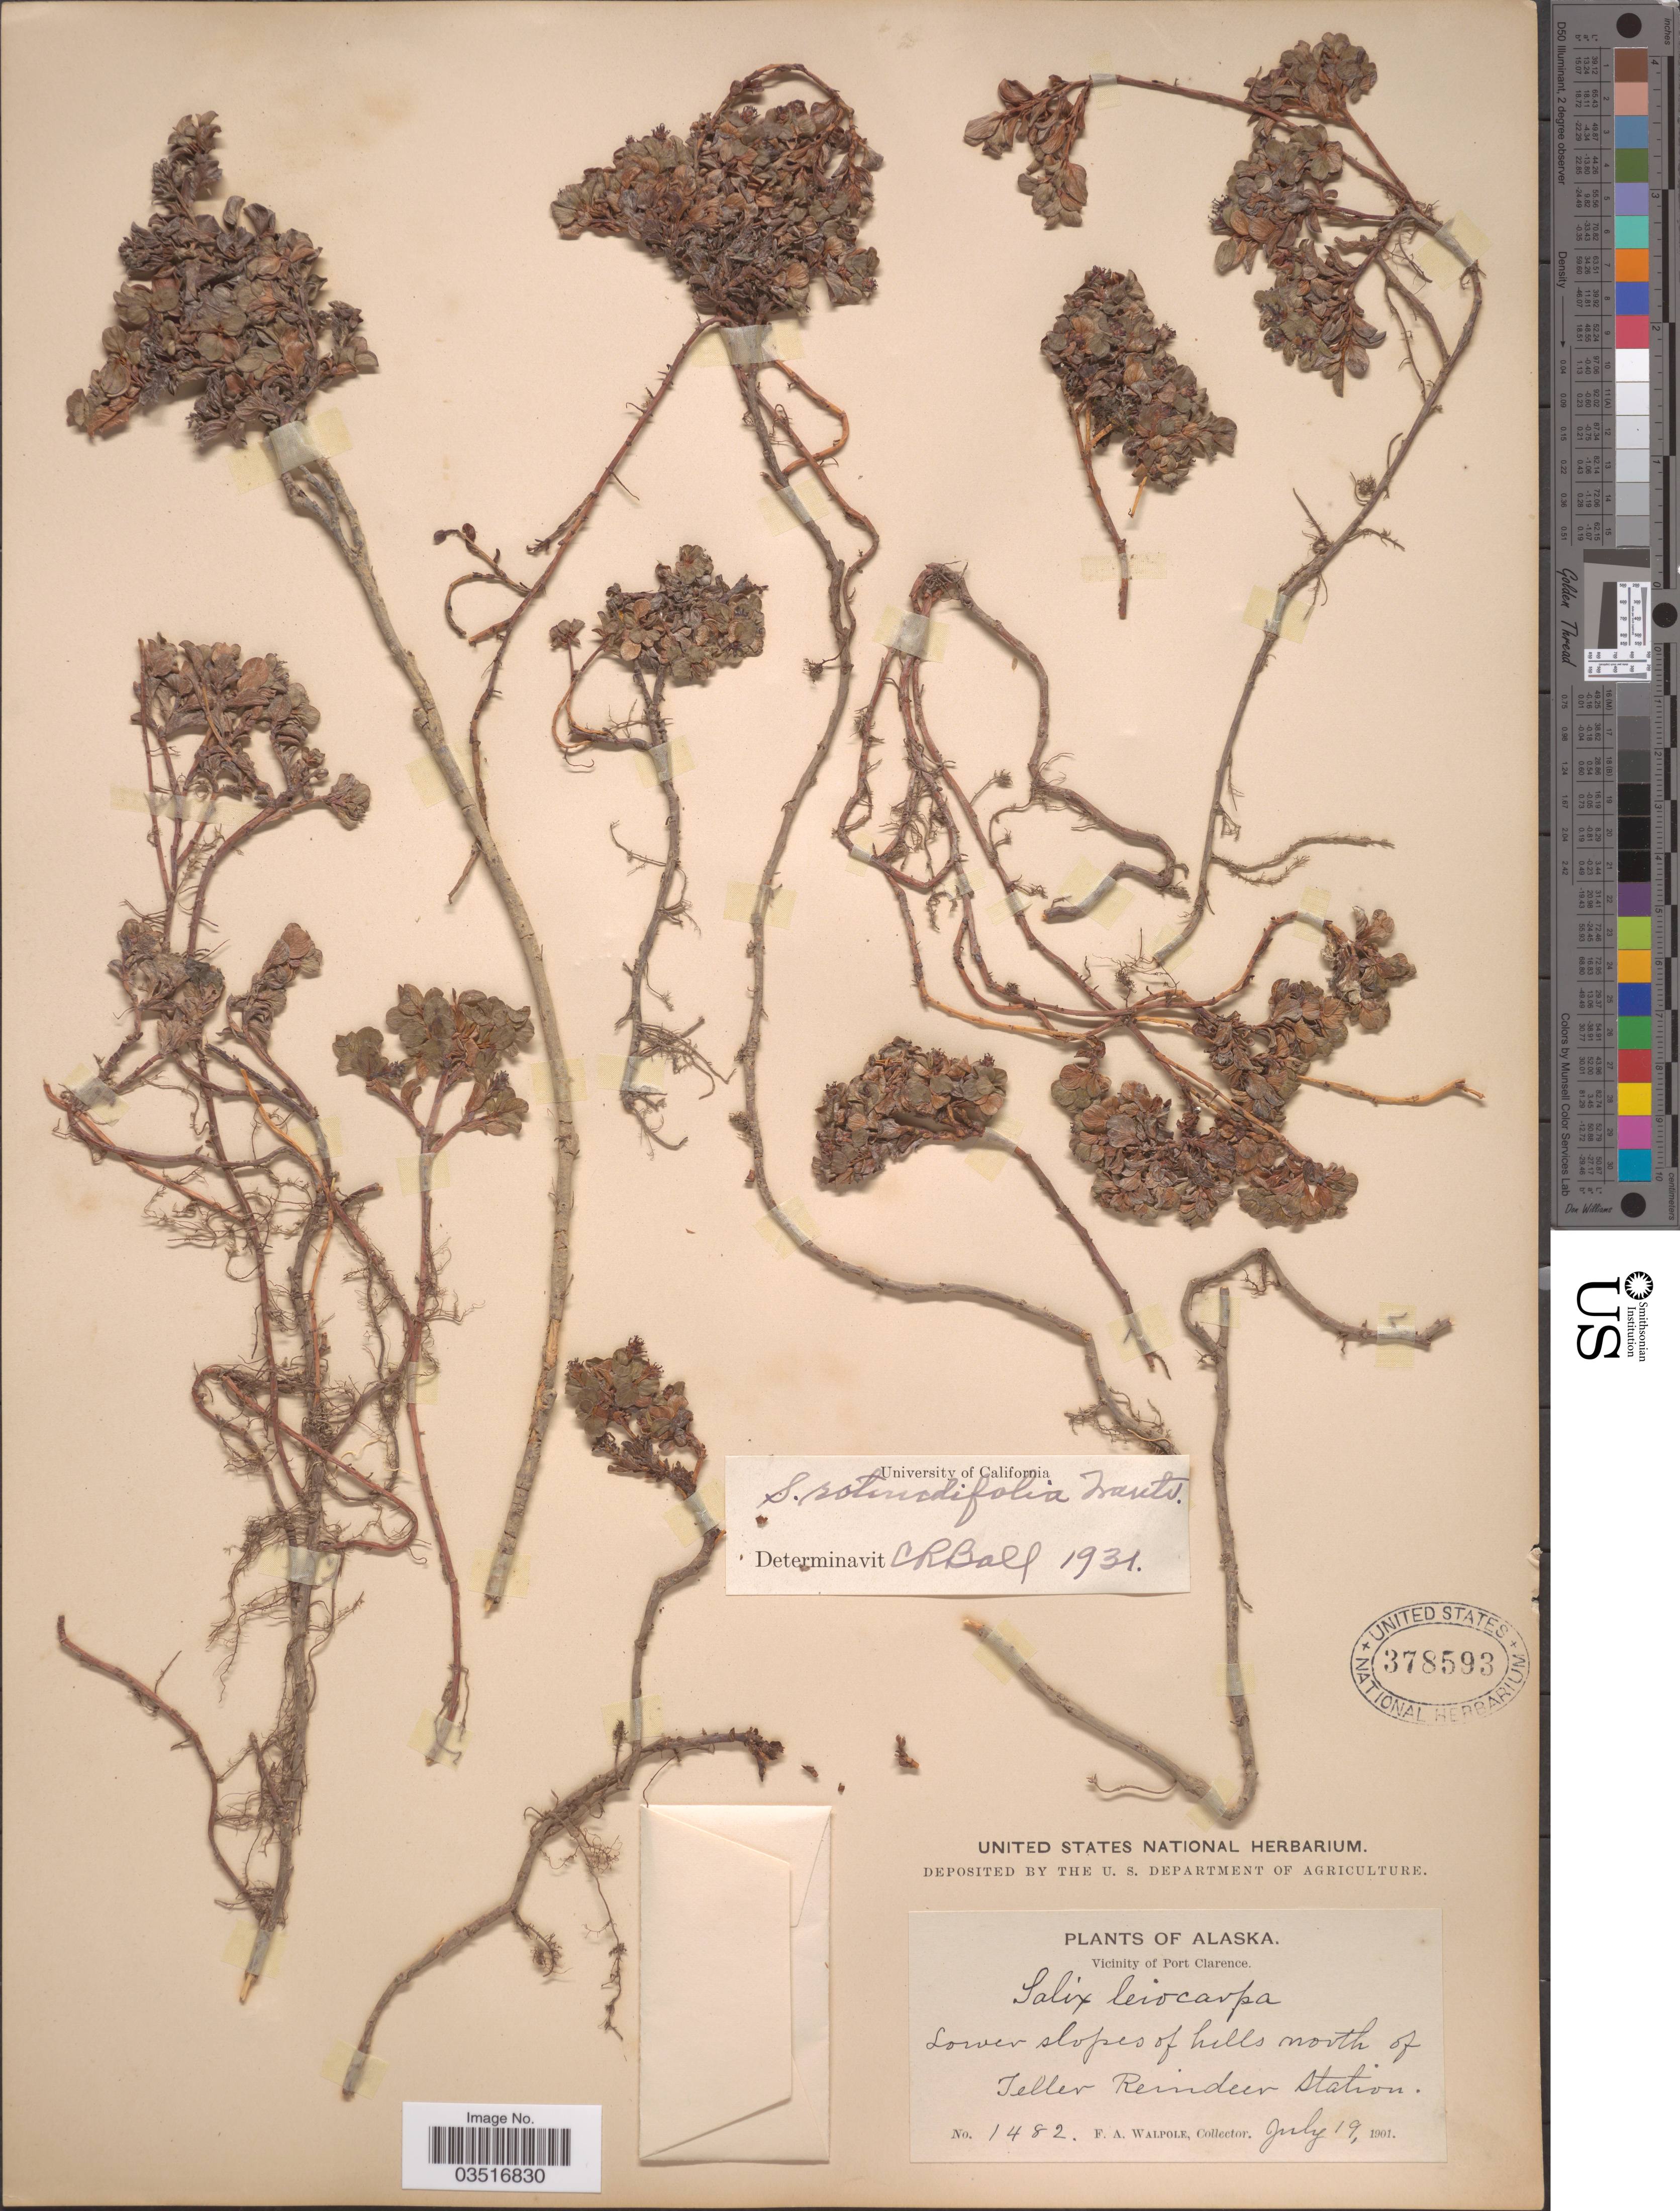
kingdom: Plantae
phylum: Tracheophyta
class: Magnoliopsida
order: Malpighiales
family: Salicaceae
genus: Salix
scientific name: Salix rotundifolia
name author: Trautv.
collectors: F. Walpole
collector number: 1482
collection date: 1901-07-19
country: United States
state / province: Alaska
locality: Vicinity of Port Clarence. Lower slopes of hills north of Teller Reindeer Station.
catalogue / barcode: US 378593